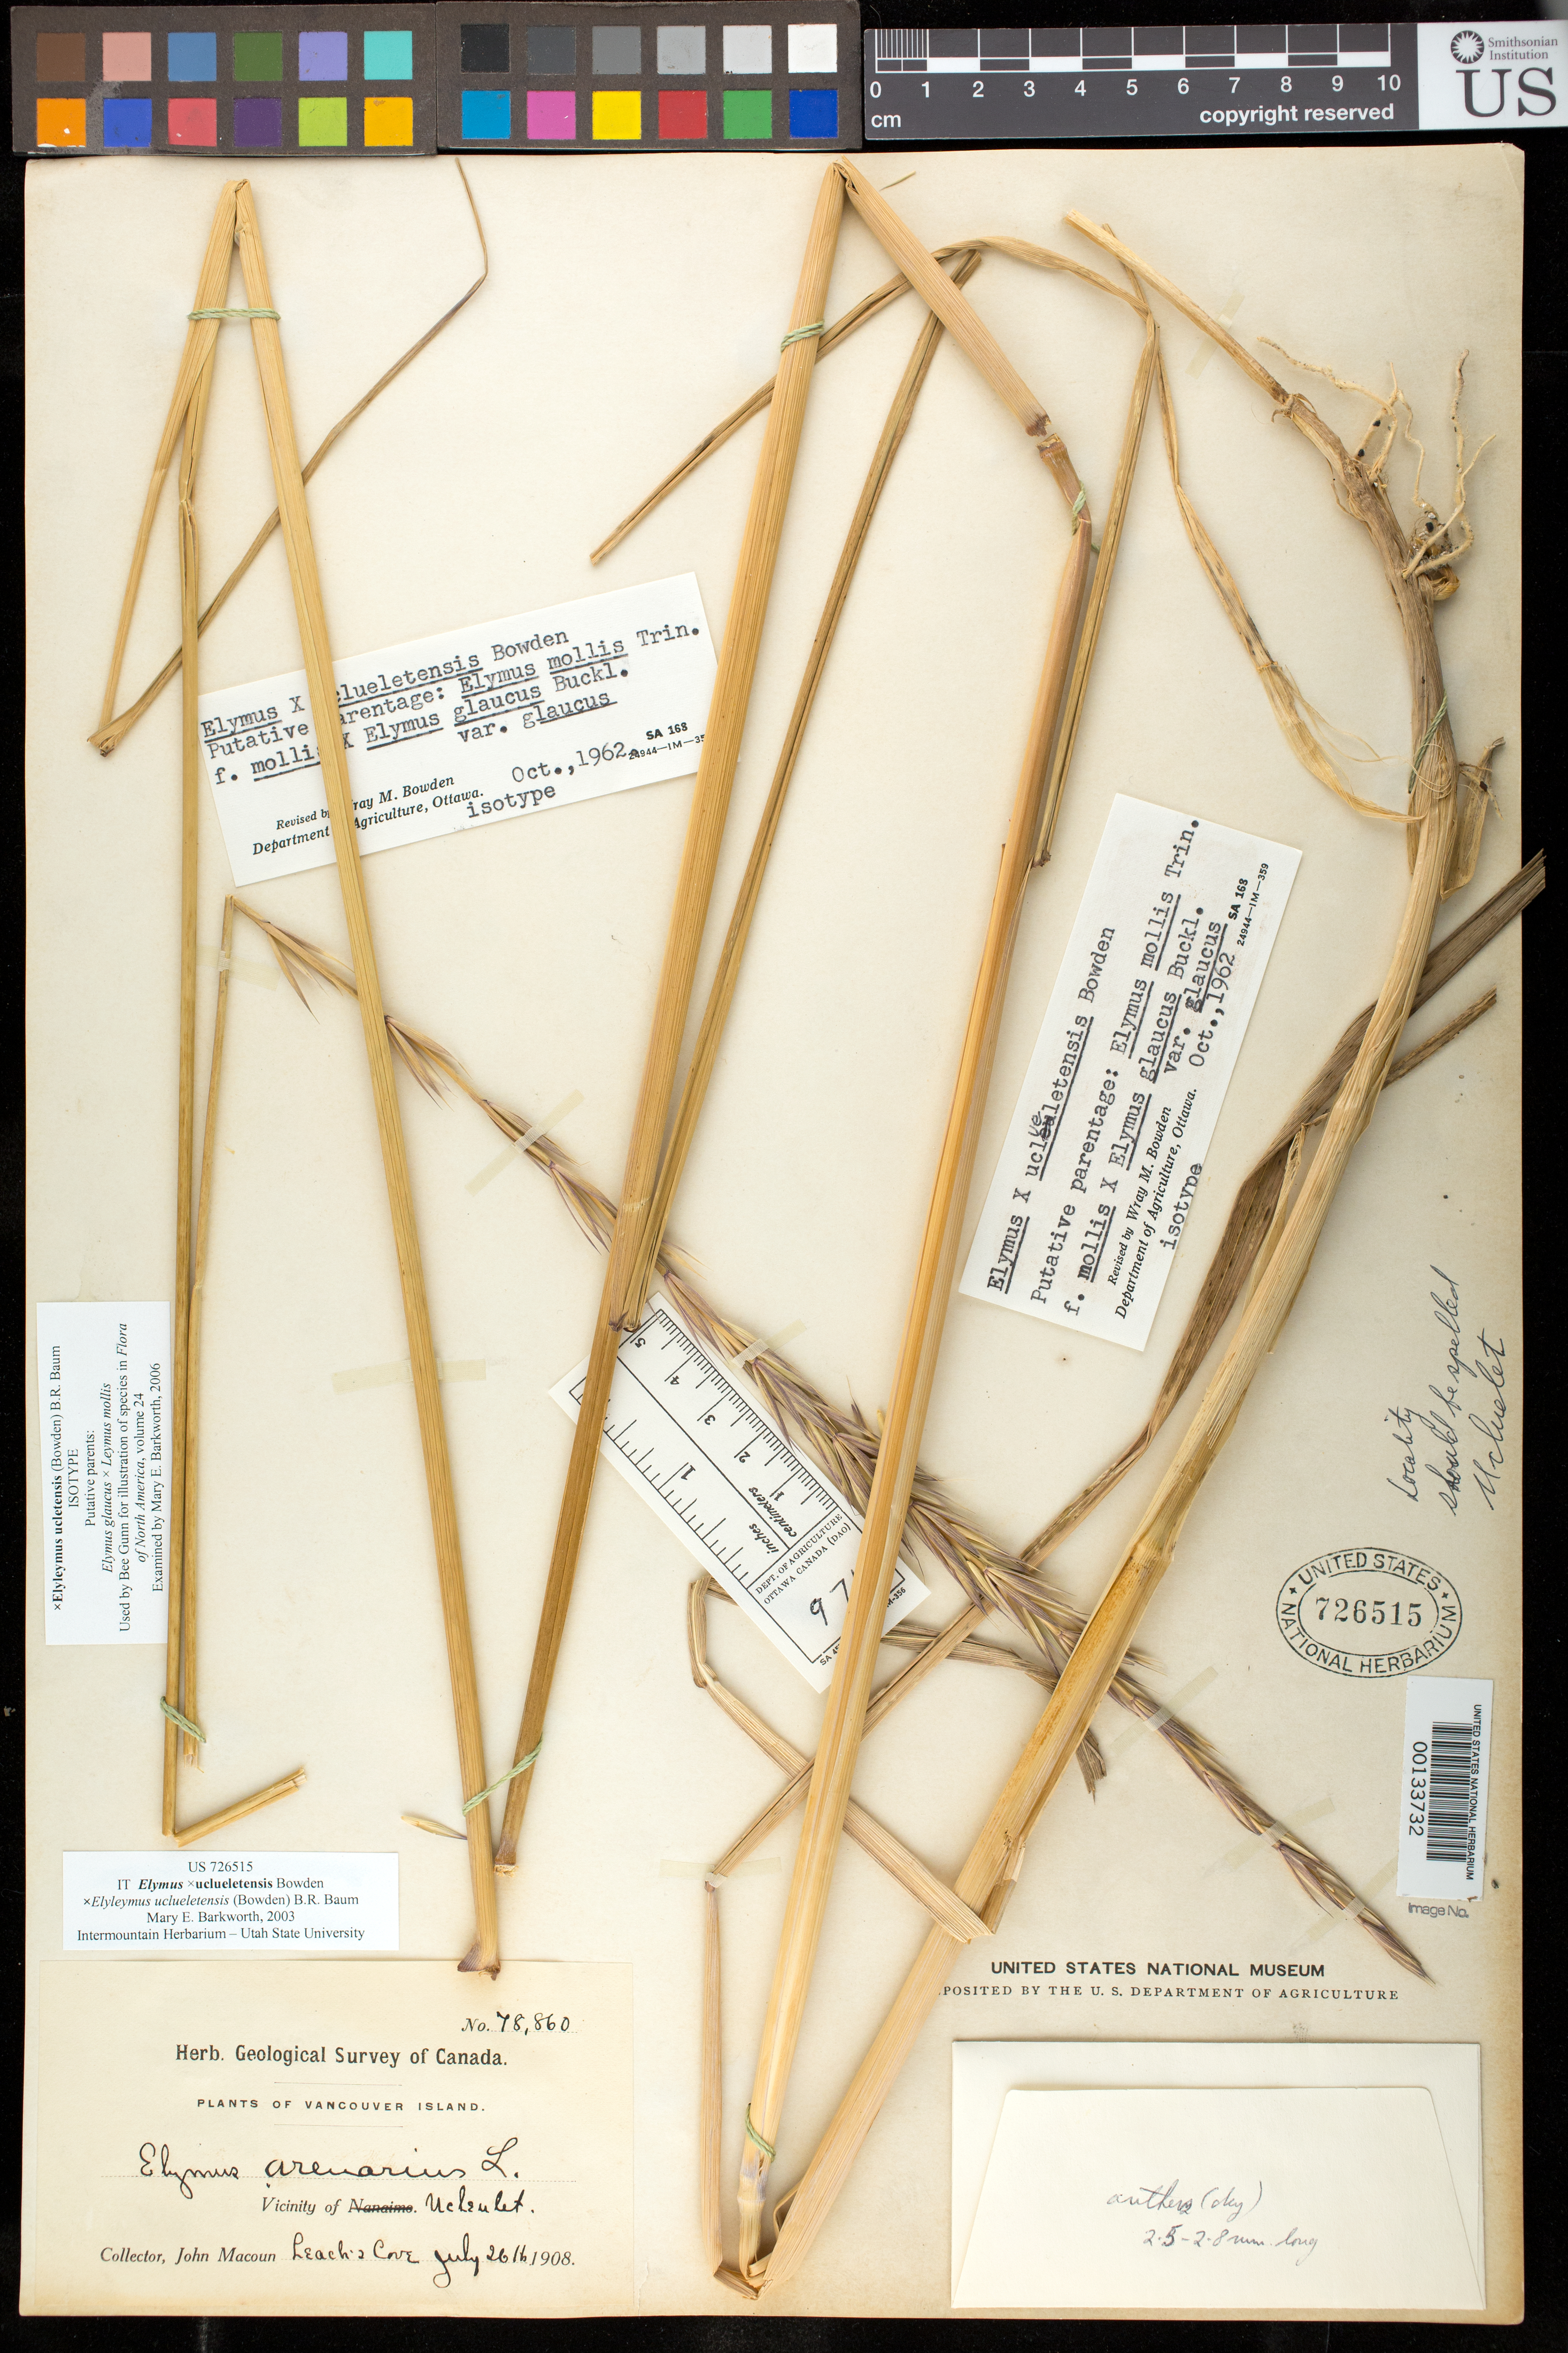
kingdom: Plantae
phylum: Tracheophyta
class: Liliopsida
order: Poales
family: Poaceae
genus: Elymus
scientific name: Elymus x uclueletensis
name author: Bowden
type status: Isotype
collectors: J. Macoun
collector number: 78860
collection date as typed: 26 Jul 1908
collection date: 1908-07-26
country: Canada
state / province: British Columbia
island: Vancouver Island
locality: Vicinity of Ucleulet [sic, =Ucluelet]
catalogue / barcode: US 726515